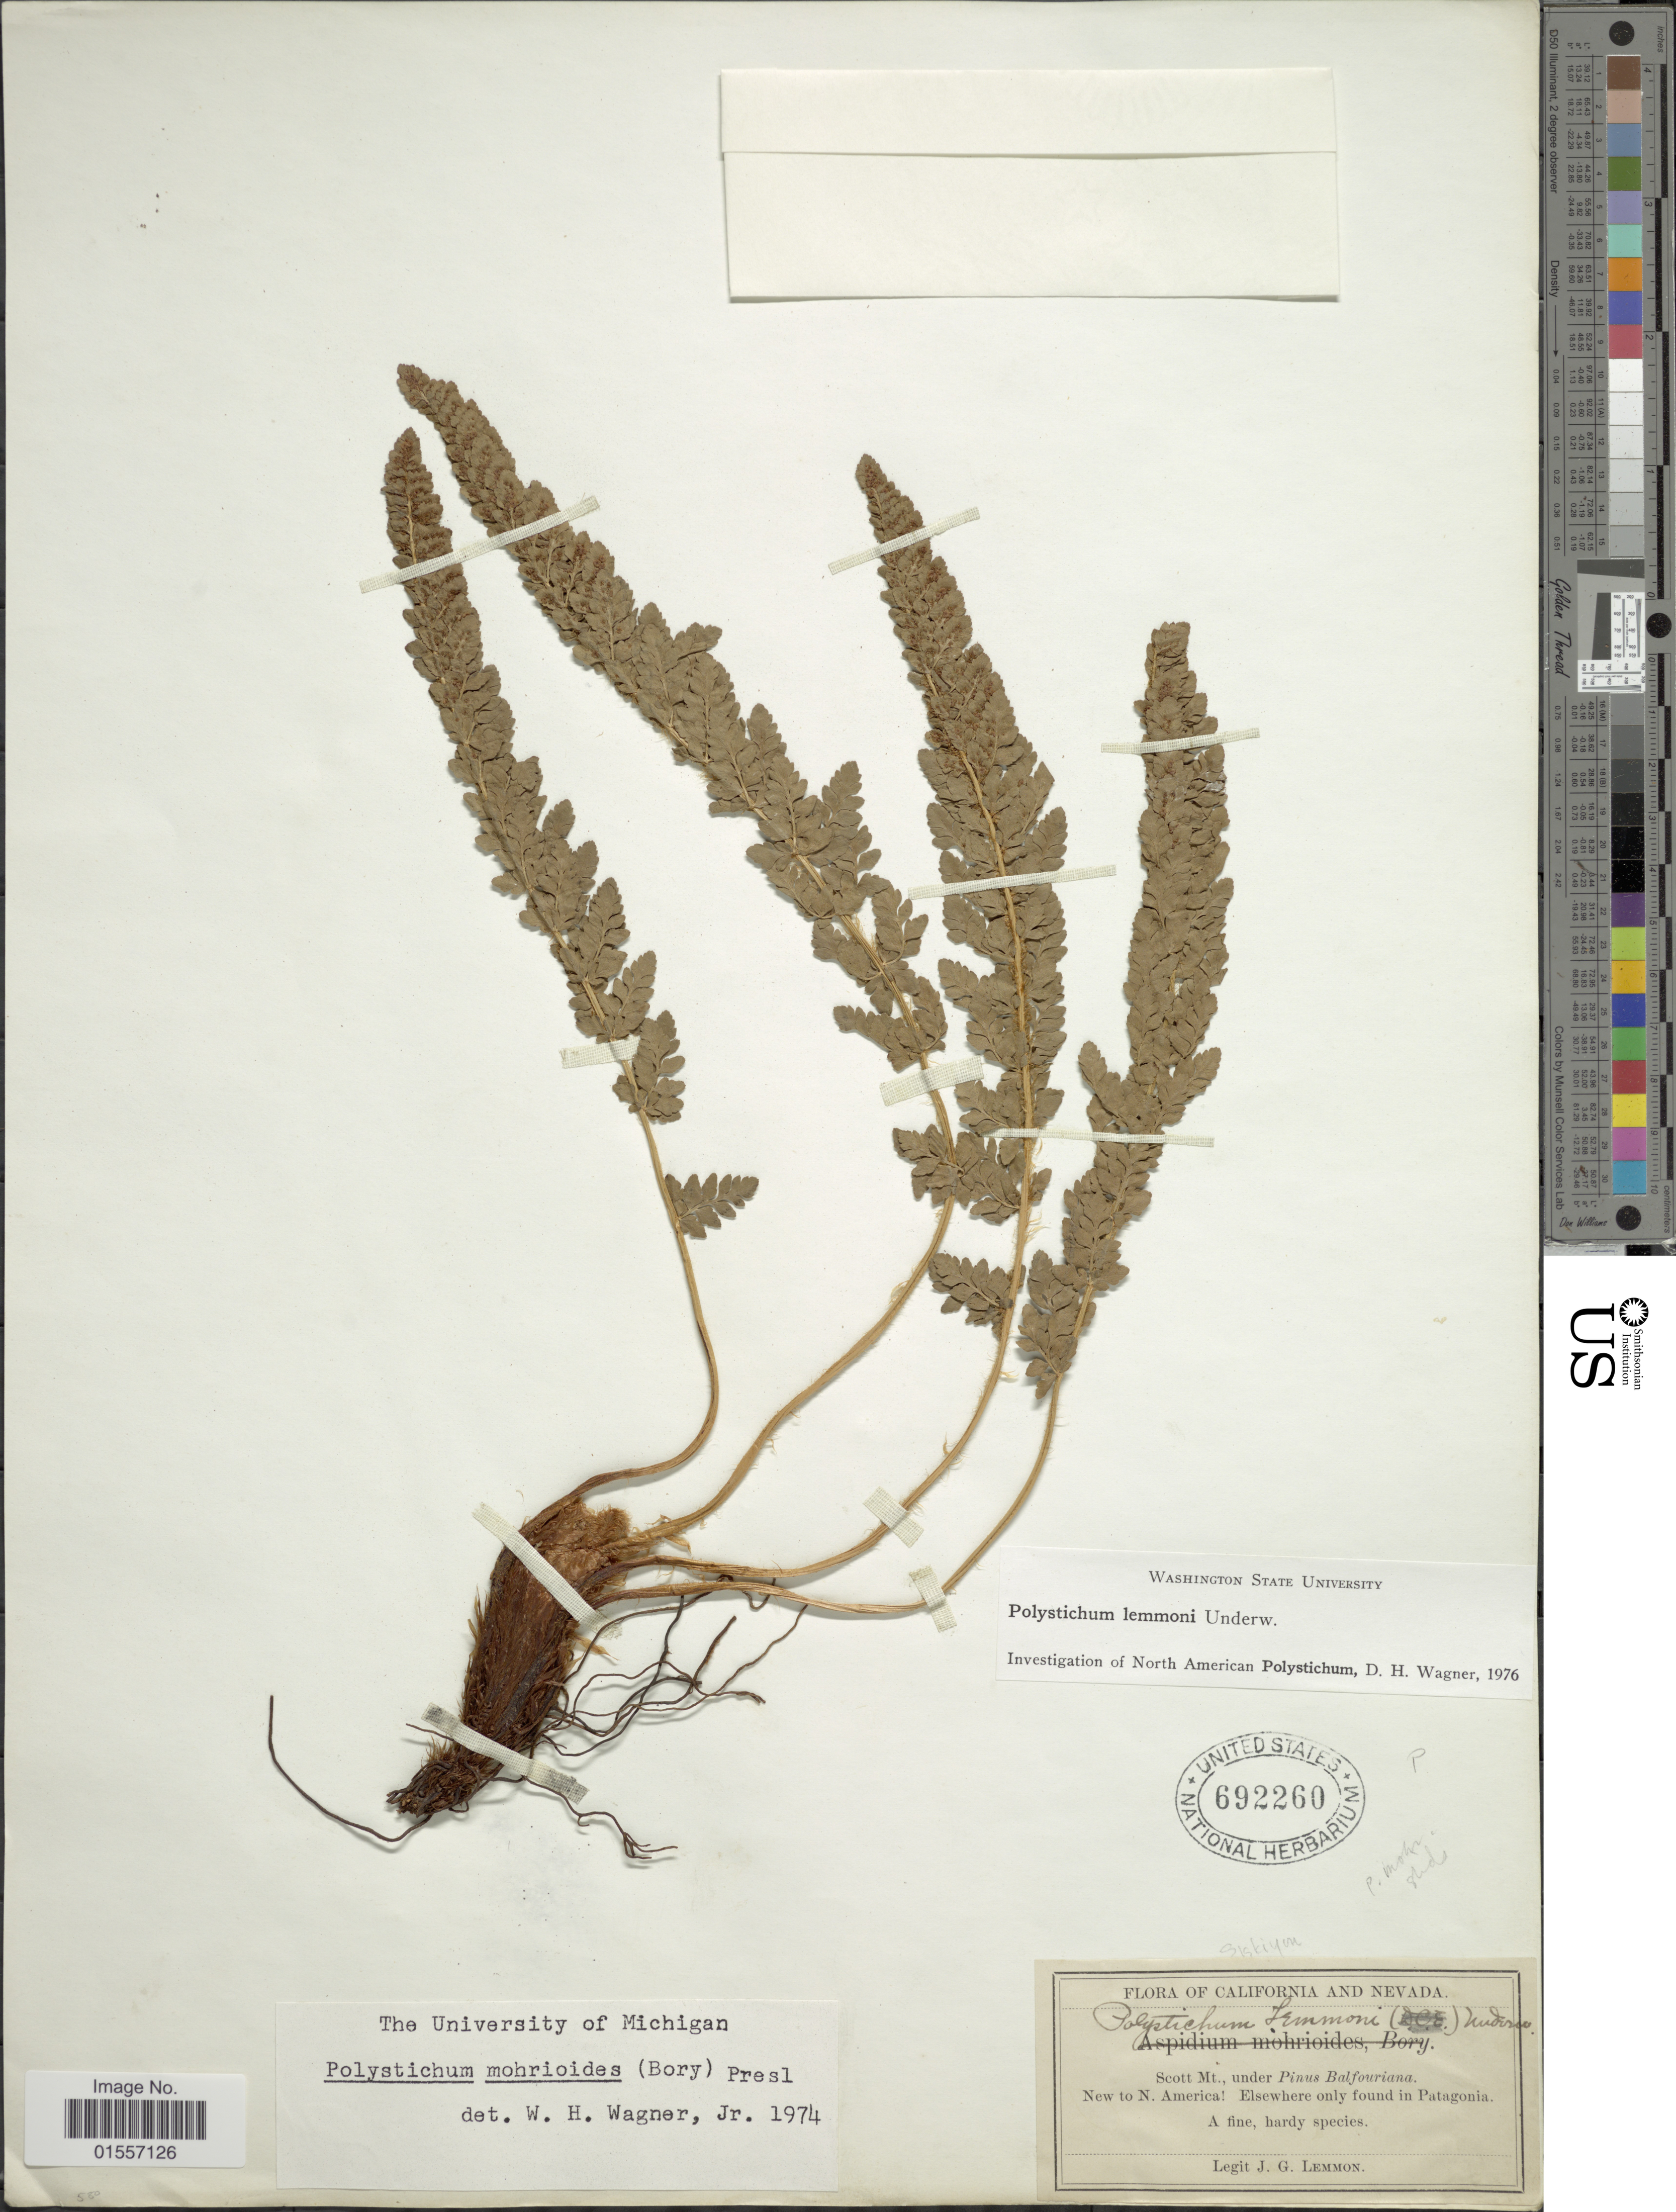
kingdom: Plantae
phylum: Tracheophyta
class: Polypodiopsida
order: Polypodiales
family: Dryopteridaceae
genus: Polystichum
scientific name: Polystichum lemmonii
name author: Underw.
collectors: J. Lemmon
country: United States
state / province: California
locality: Siskiyou.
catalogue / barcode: US 692260